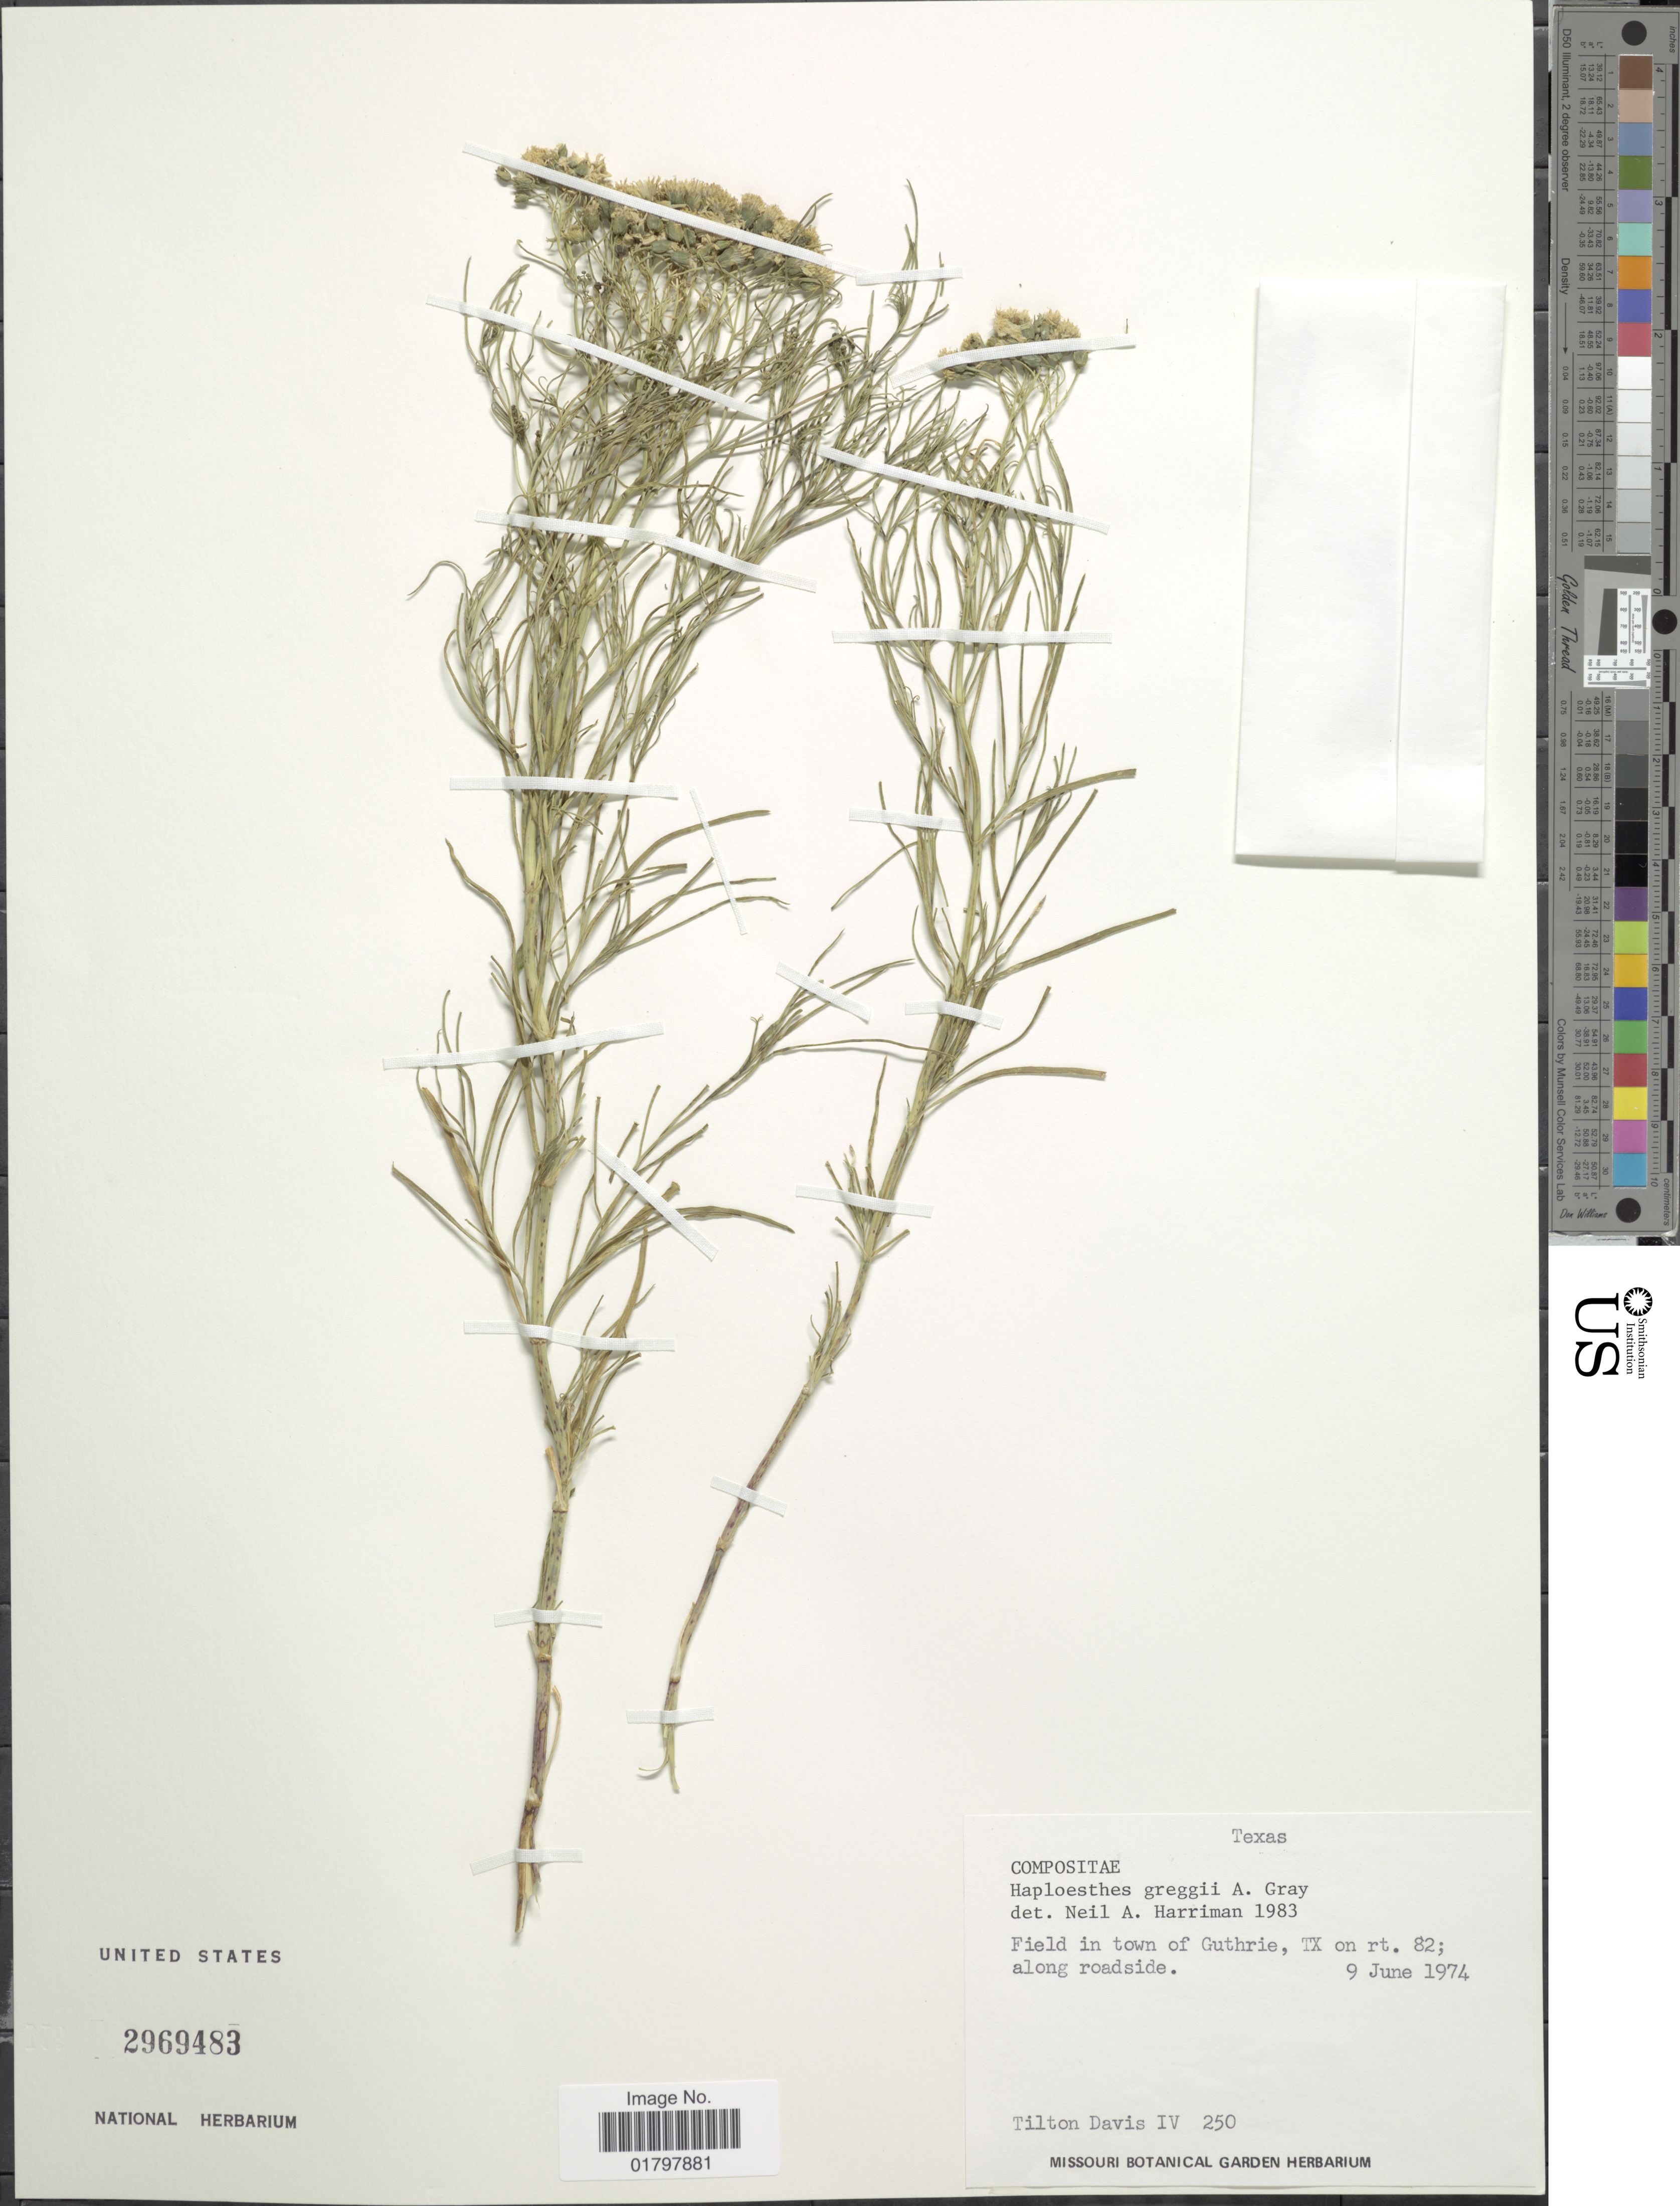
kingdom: Plantae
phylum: Tracheophyta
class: Magnoliopsida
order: Asterales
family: Asteraceae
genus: Haploesthes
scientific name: Haploesthes greggii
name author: A. Gray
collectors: T. Davis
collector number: IV250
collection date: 1974-06-09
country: United States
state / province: Texas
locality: Field in town of Guthrie, TX on rt. 82; along roadside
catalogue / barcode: US 2969483